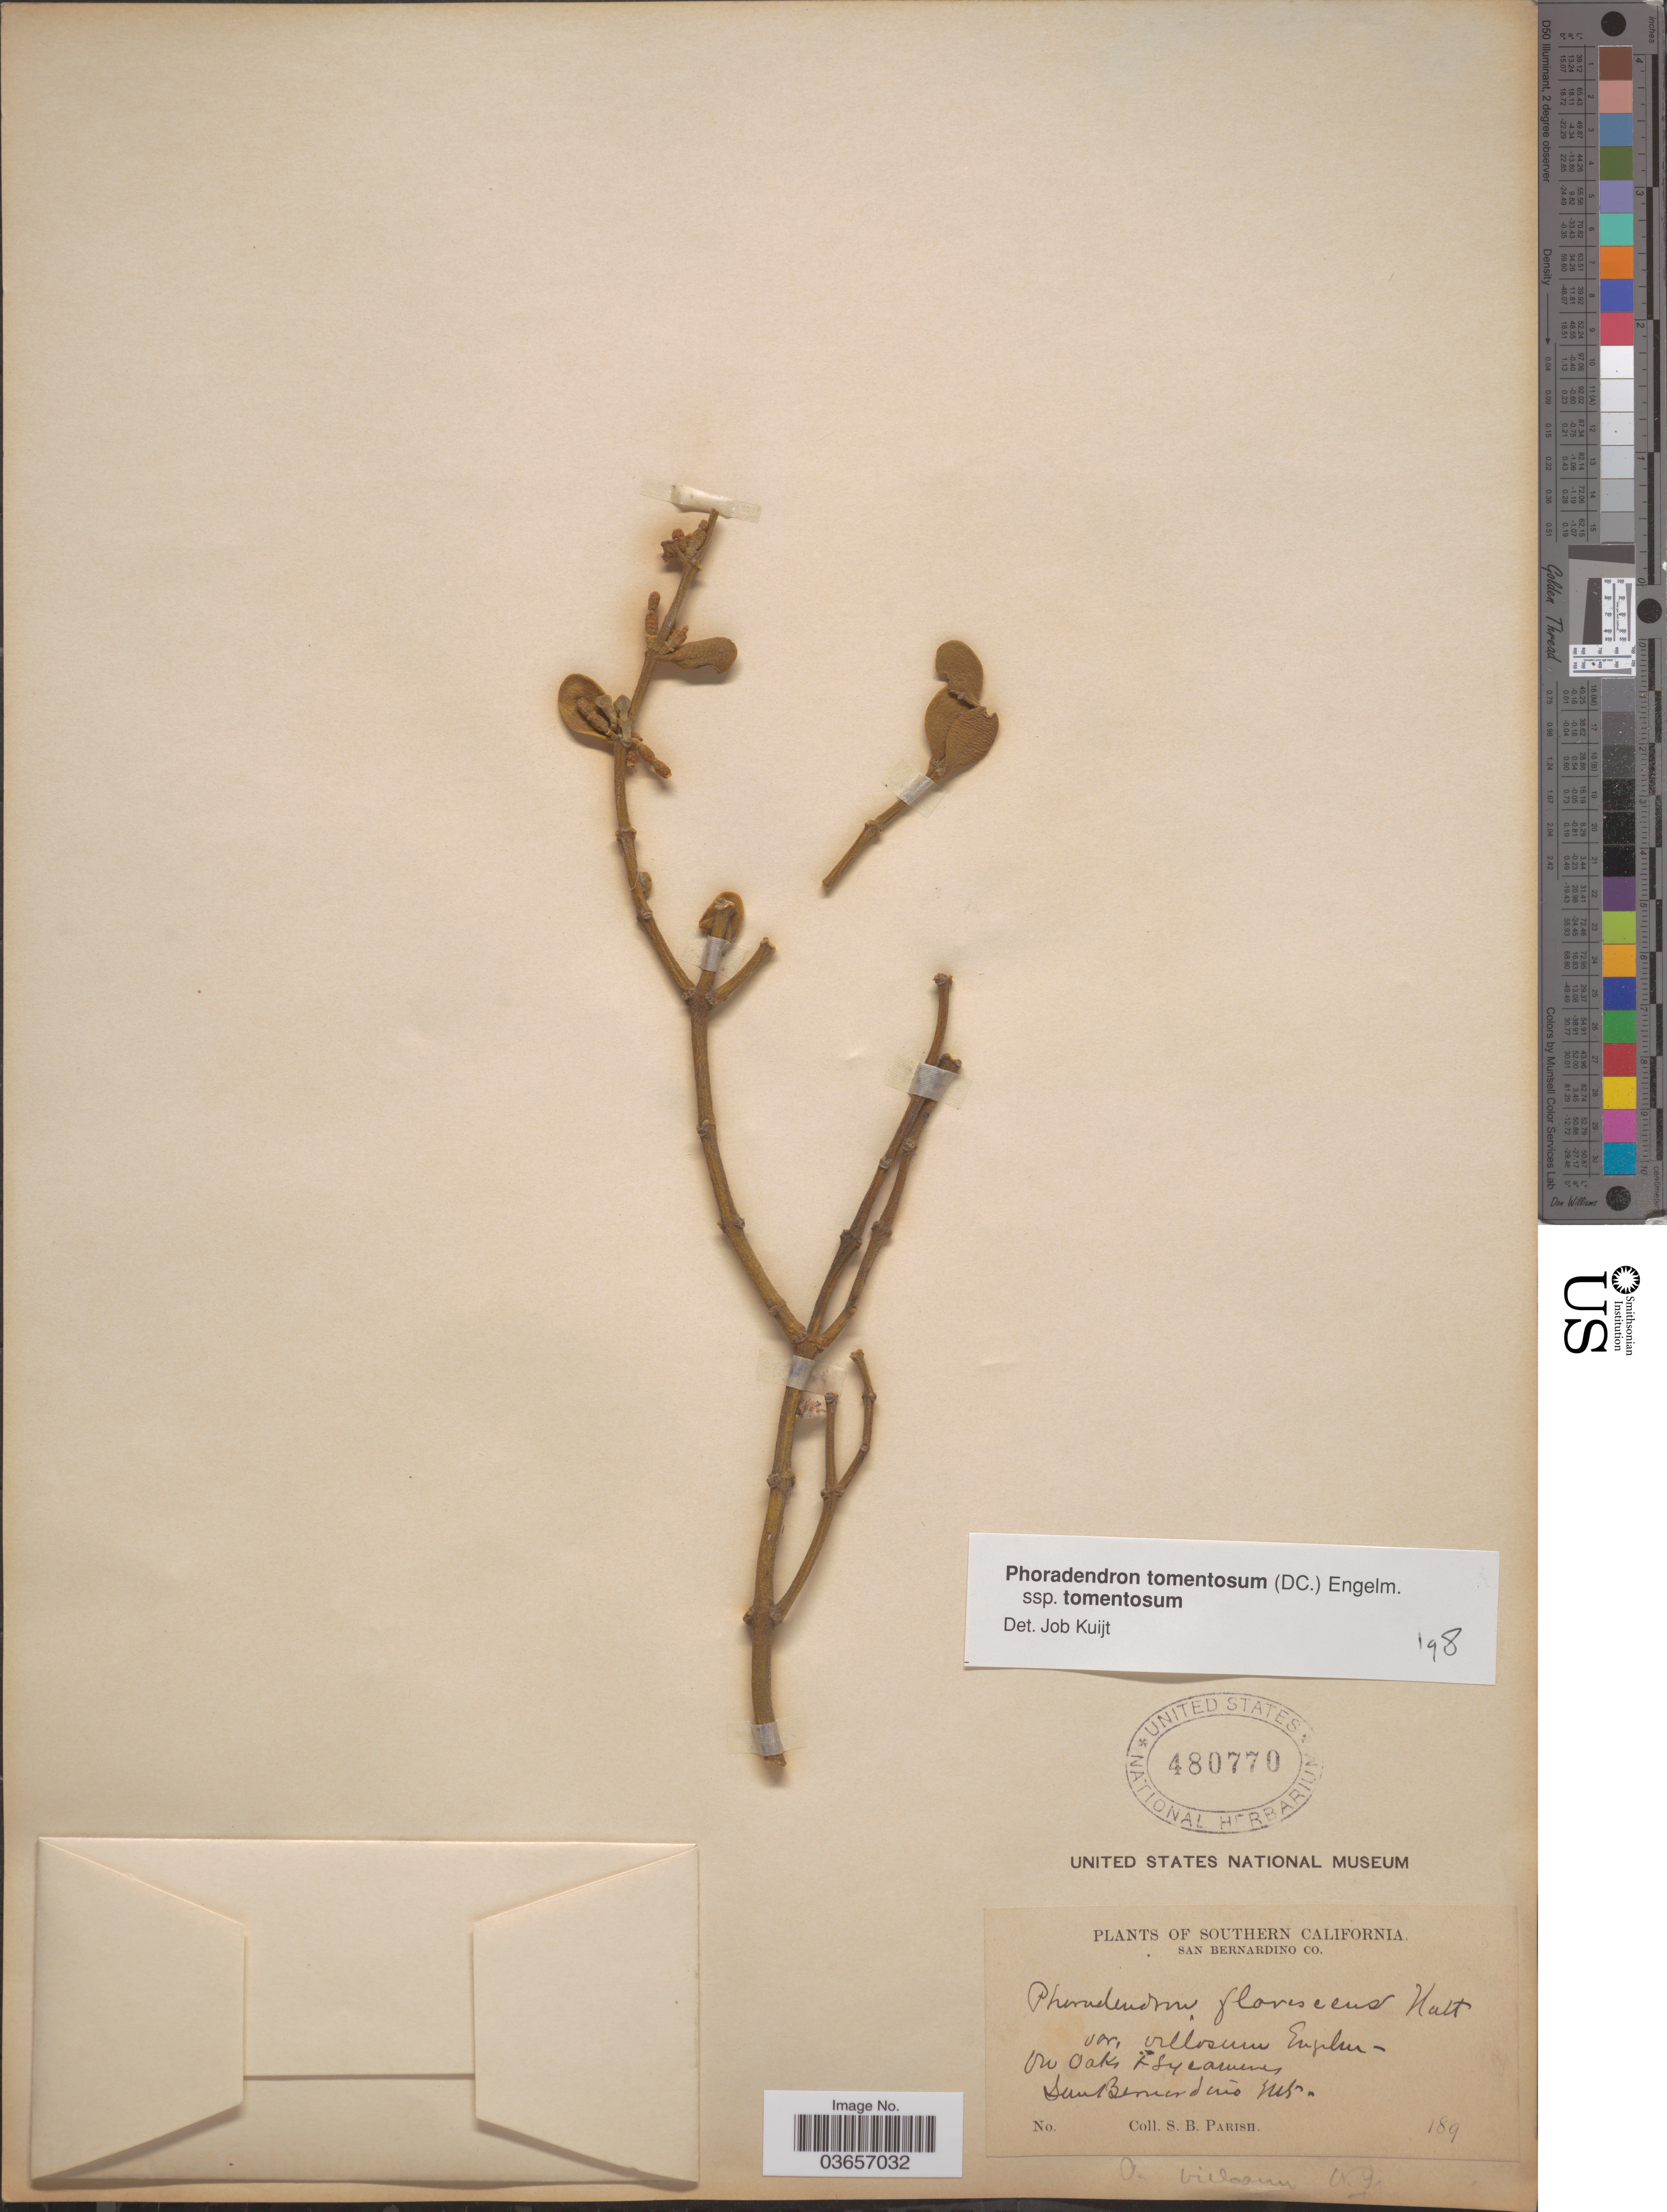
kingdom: Plantae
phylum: Tracheophyta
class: Magnoliopsida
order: Santalales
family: Viscaceae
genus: Phoradendron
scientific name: Phoradendron tomentosum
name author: DC.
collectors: S. B. Parish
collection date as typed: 189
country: United States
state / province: California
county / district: San Bernardino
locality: Southern California. San Bernardino Co. San Bernardino Mts.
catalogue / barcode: US 480770